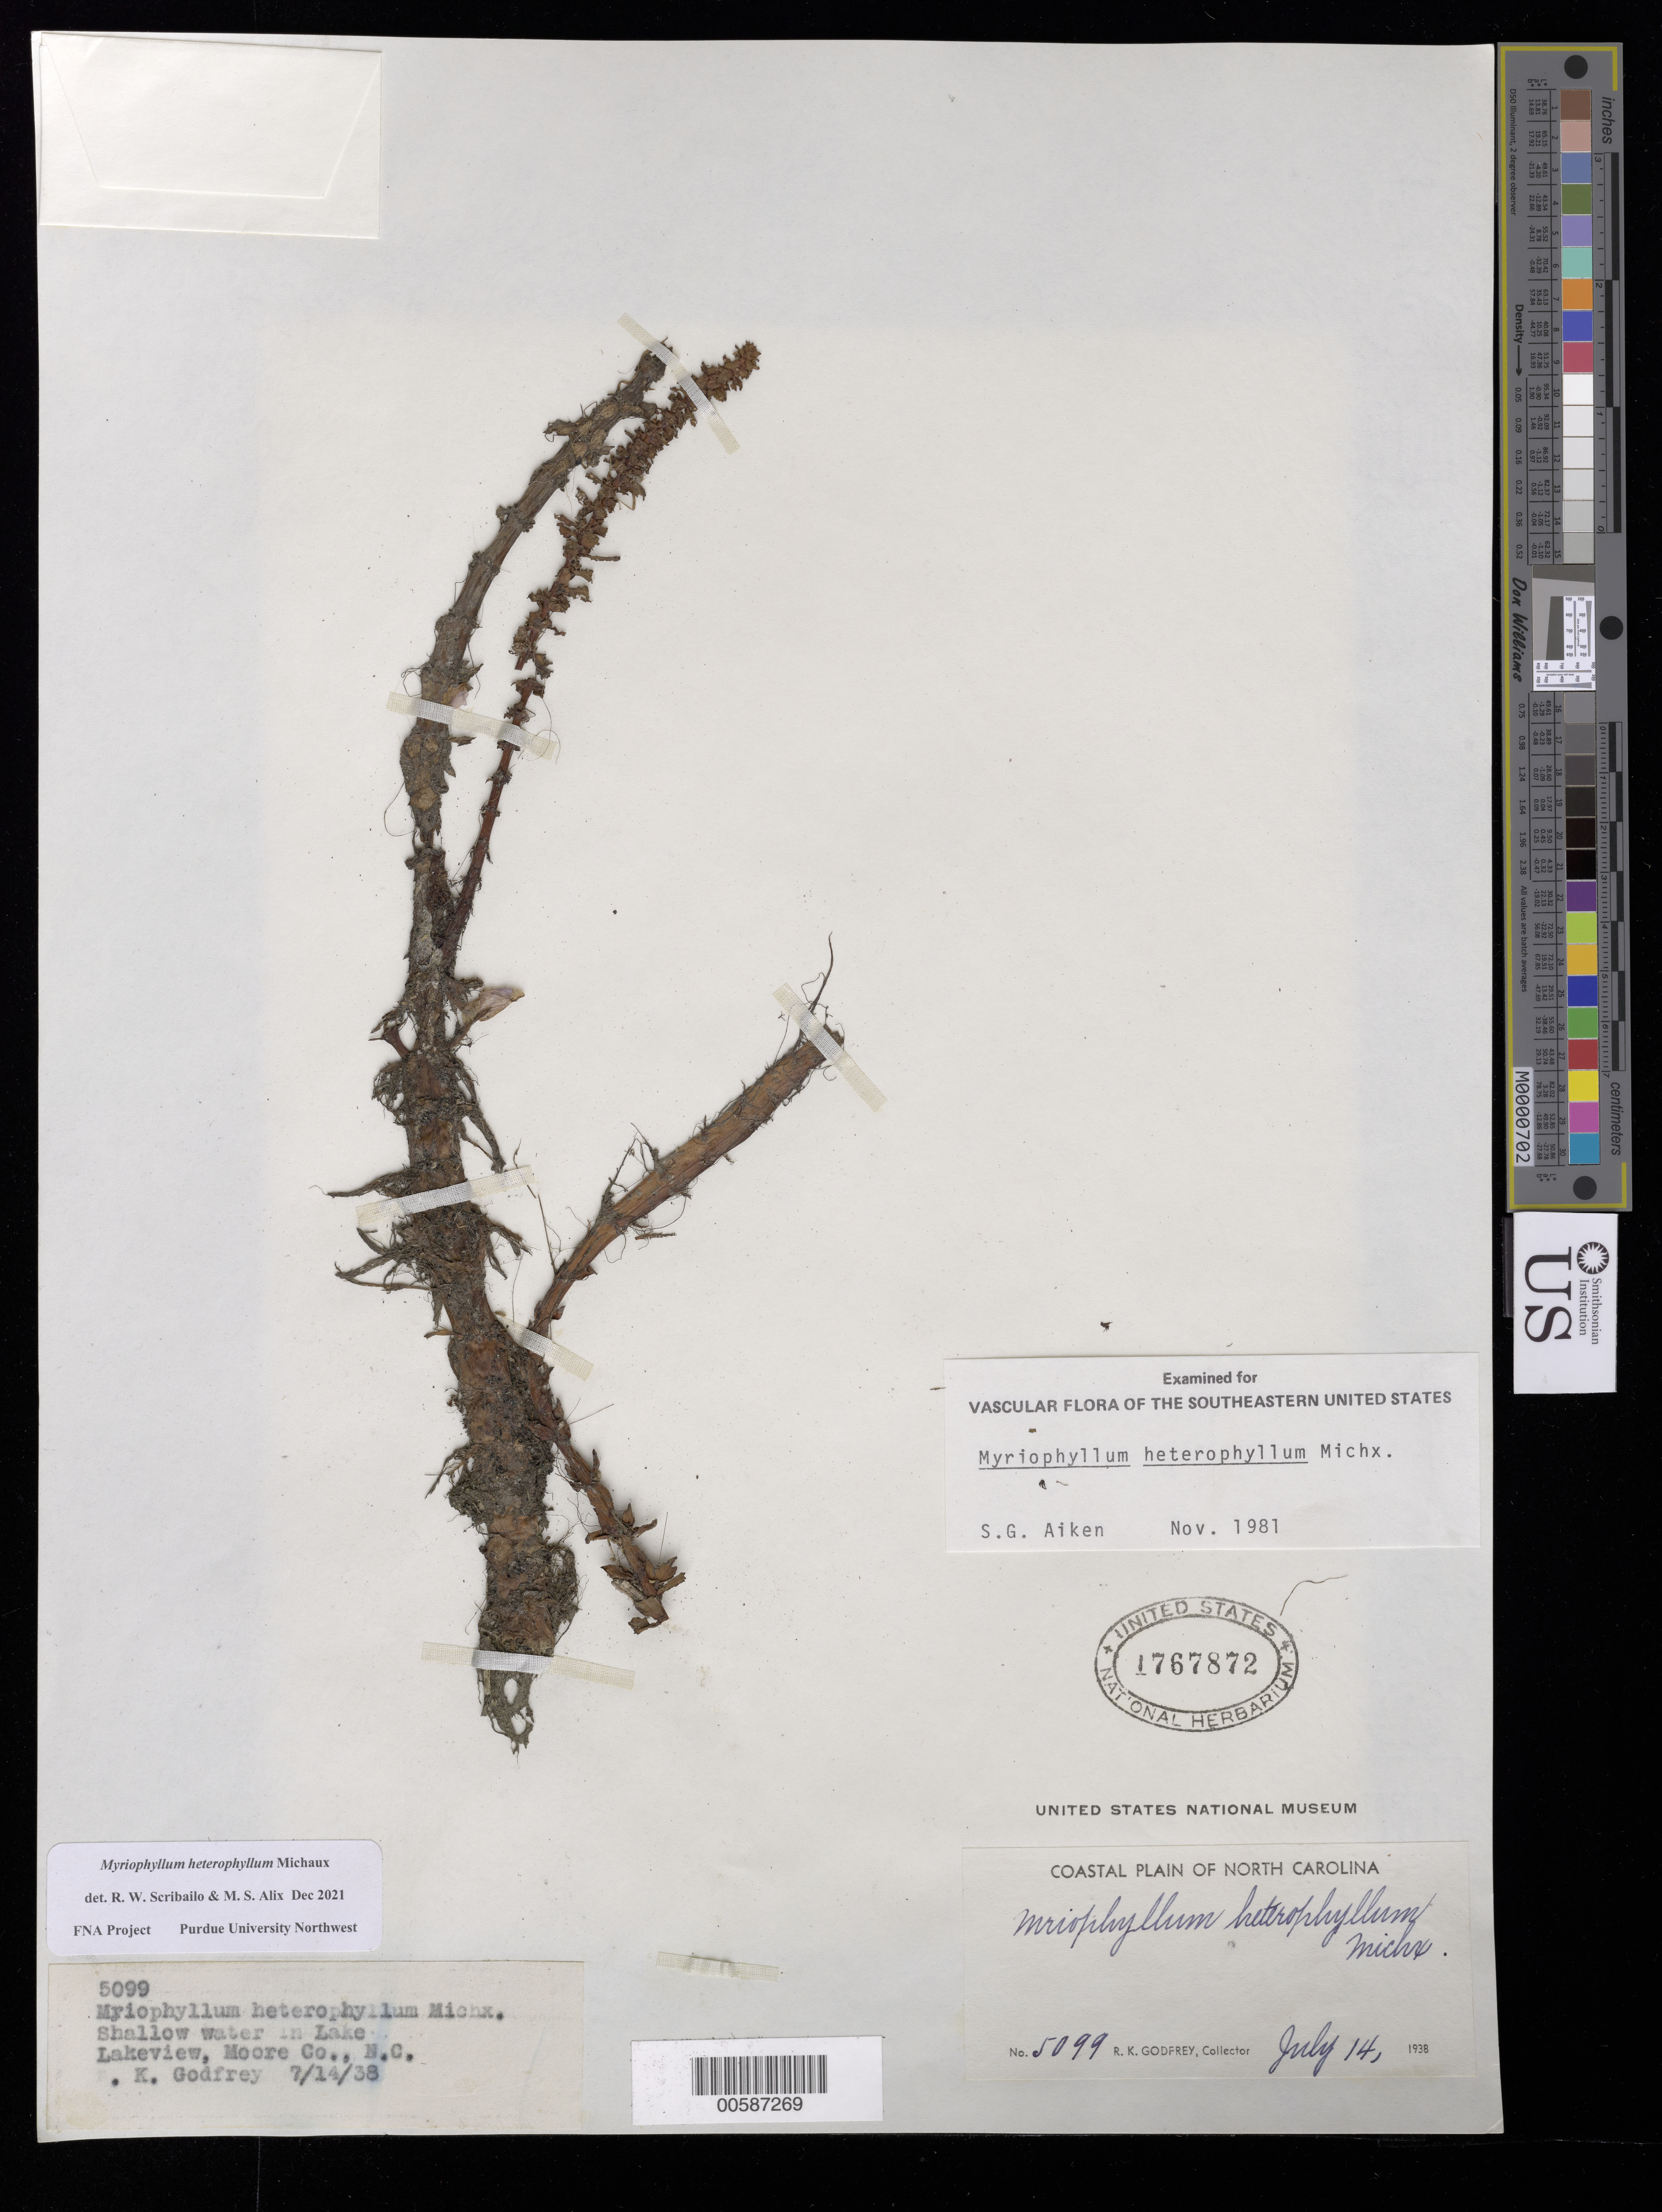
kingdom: Plantae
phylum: Tracheophyta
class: Magnoliopsida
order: Saxifragales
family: Haloragaceae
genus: Myriophyllum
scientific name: Myriophyllum heterophyllum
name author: Michx.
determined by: Scribailo, R. W.; Alix, M. S.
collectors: R. K. Godfrey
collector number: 5099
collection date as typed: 14 Jul 1938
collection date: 1938-07-14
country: United States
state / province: North Carolina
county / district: Moore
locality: Shallow water in Lake, Lakeview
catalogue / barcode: US 1767872